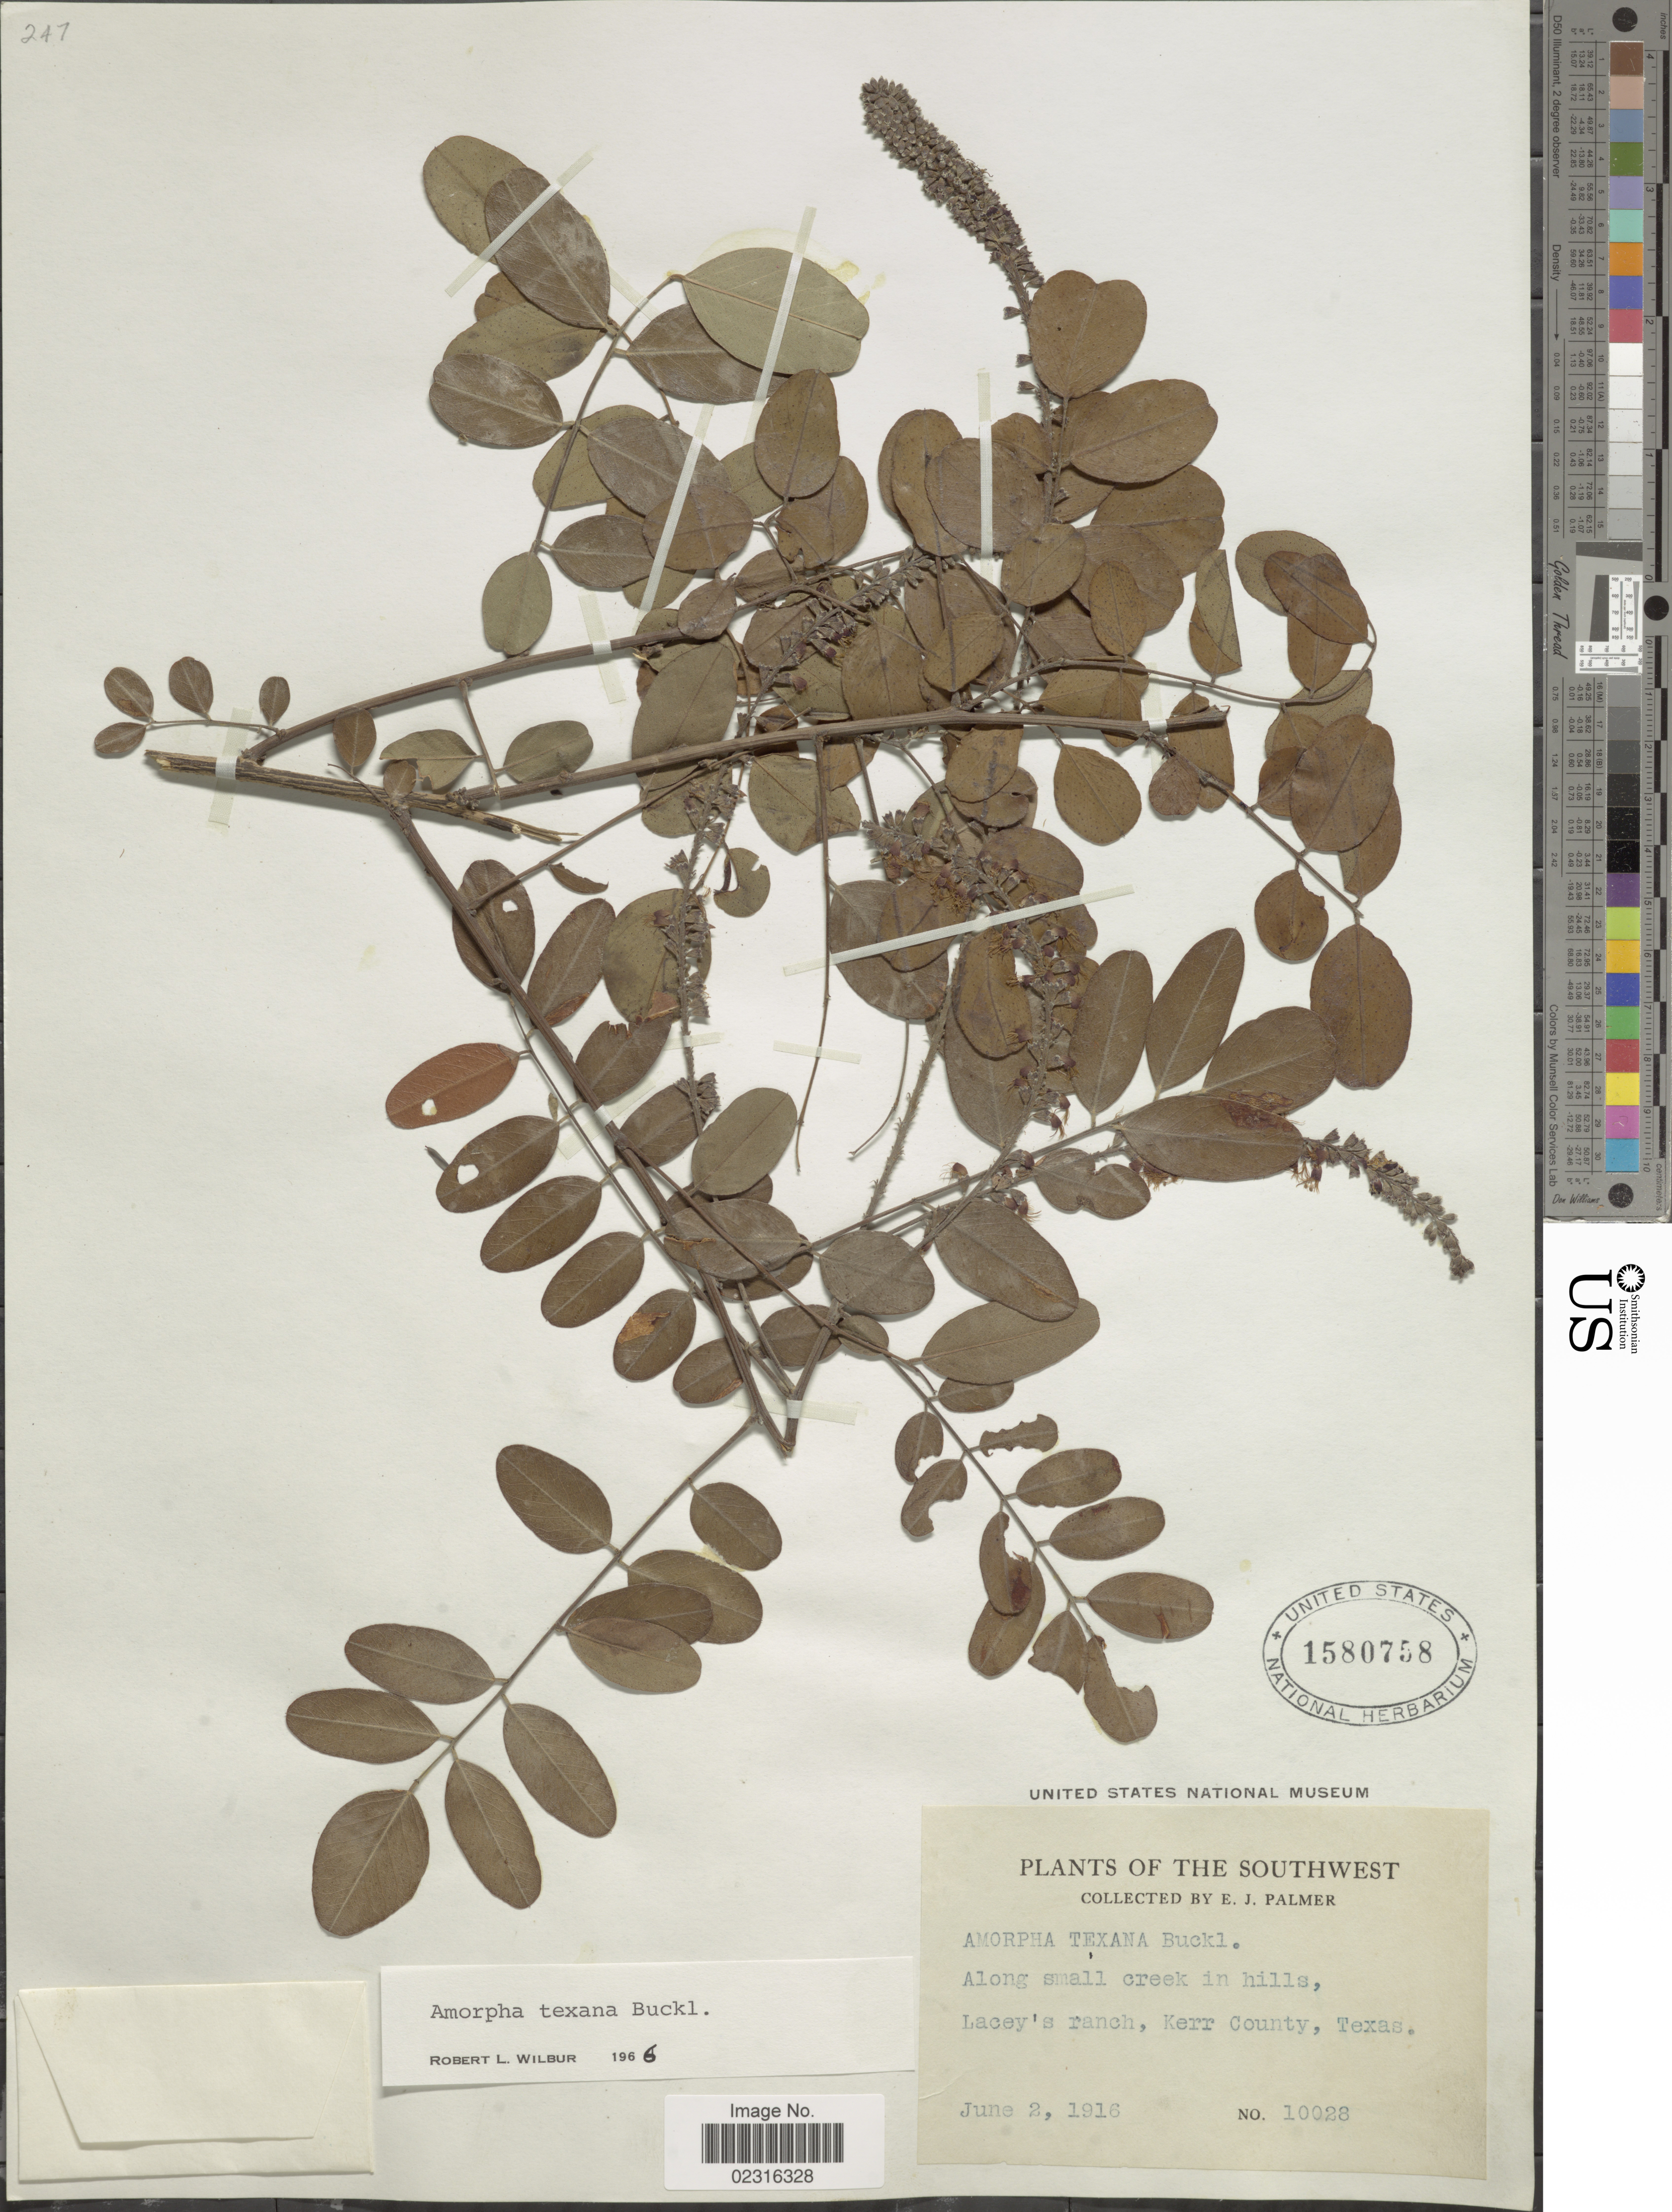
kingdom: Plantae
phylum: Tracheophyta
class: Magnoliopsida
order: Fabales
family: Fabaceae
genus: Amorpha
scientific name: Amorpha texana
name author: Buckley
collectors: E. J. Palmer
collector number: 10028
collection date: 1916-06-02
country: United States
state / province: Texas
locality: The Southwest, along small creek in hills, Lacey's ranch, Kerr County.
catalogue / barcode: US 1580758